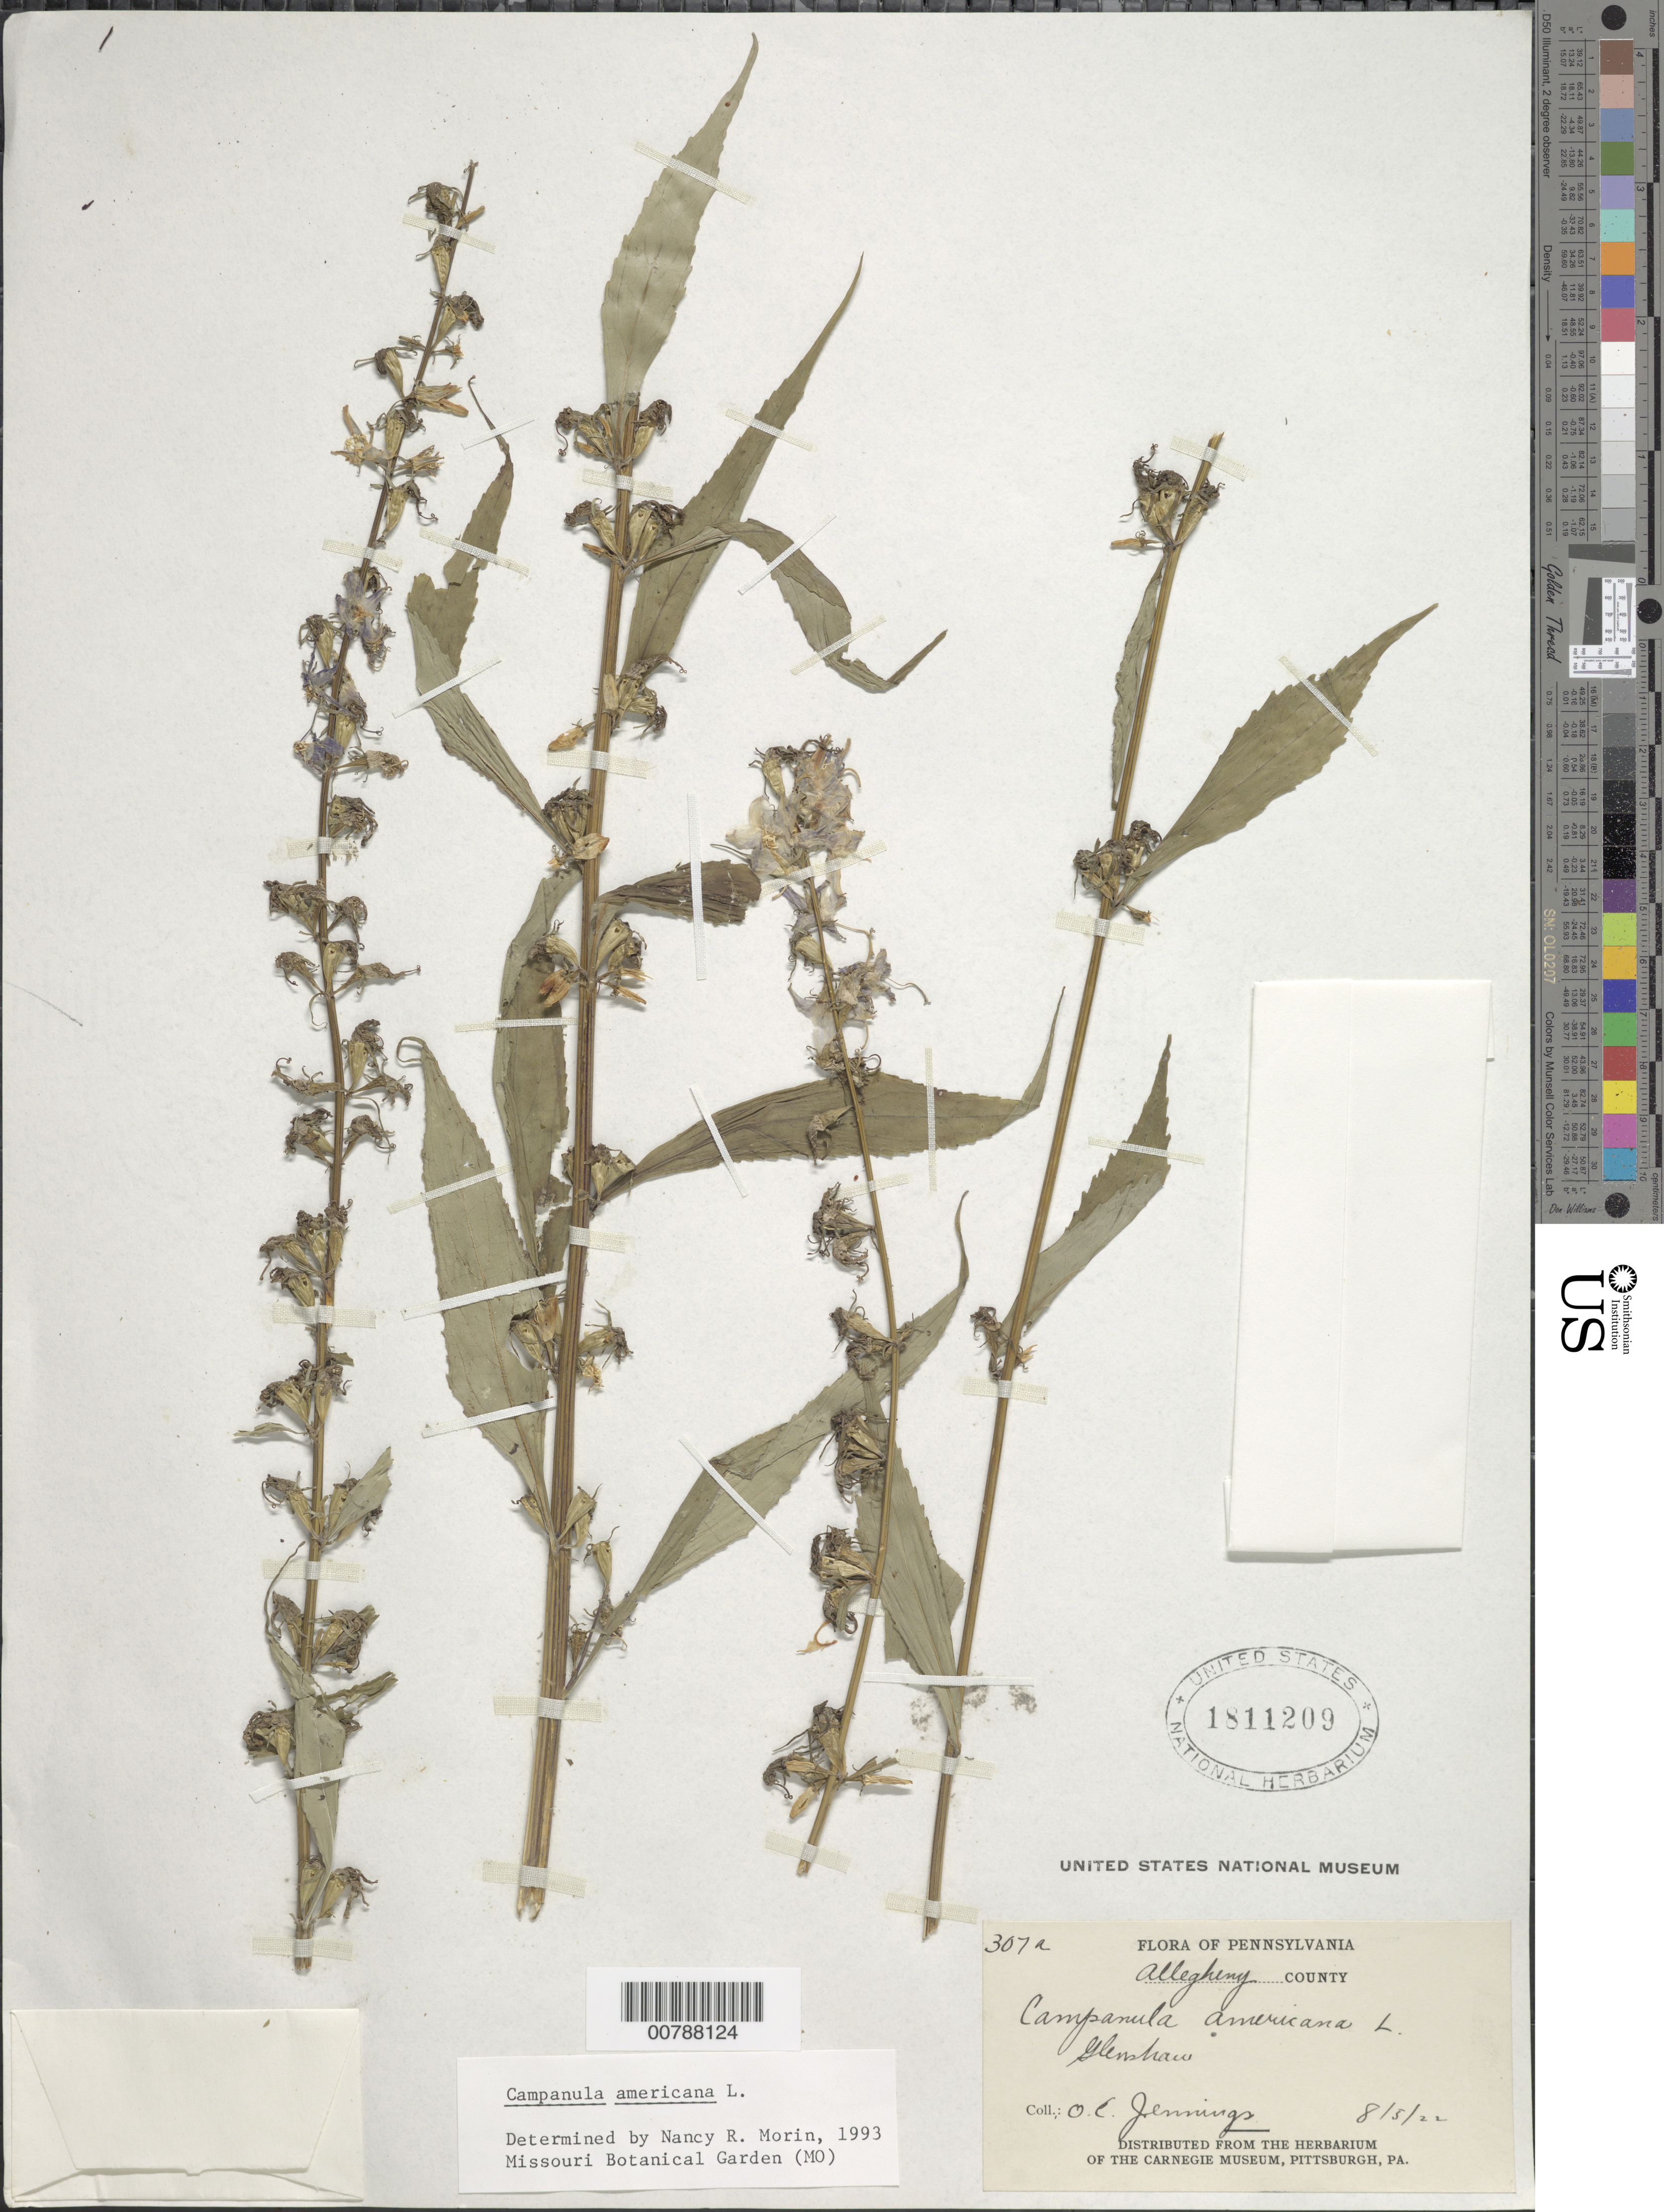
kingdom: Plantae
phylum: Tracheophyta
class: Magnoliopsida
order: Asterales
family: Campanulaceae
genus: Campanula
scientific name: Campanula americana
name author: L.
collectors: O. E. Jennings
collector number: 307a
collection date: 1922-08-05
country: United States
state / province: Pennsylvania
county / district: Alleghany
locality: Glenshaw.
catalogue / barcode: US 1811209